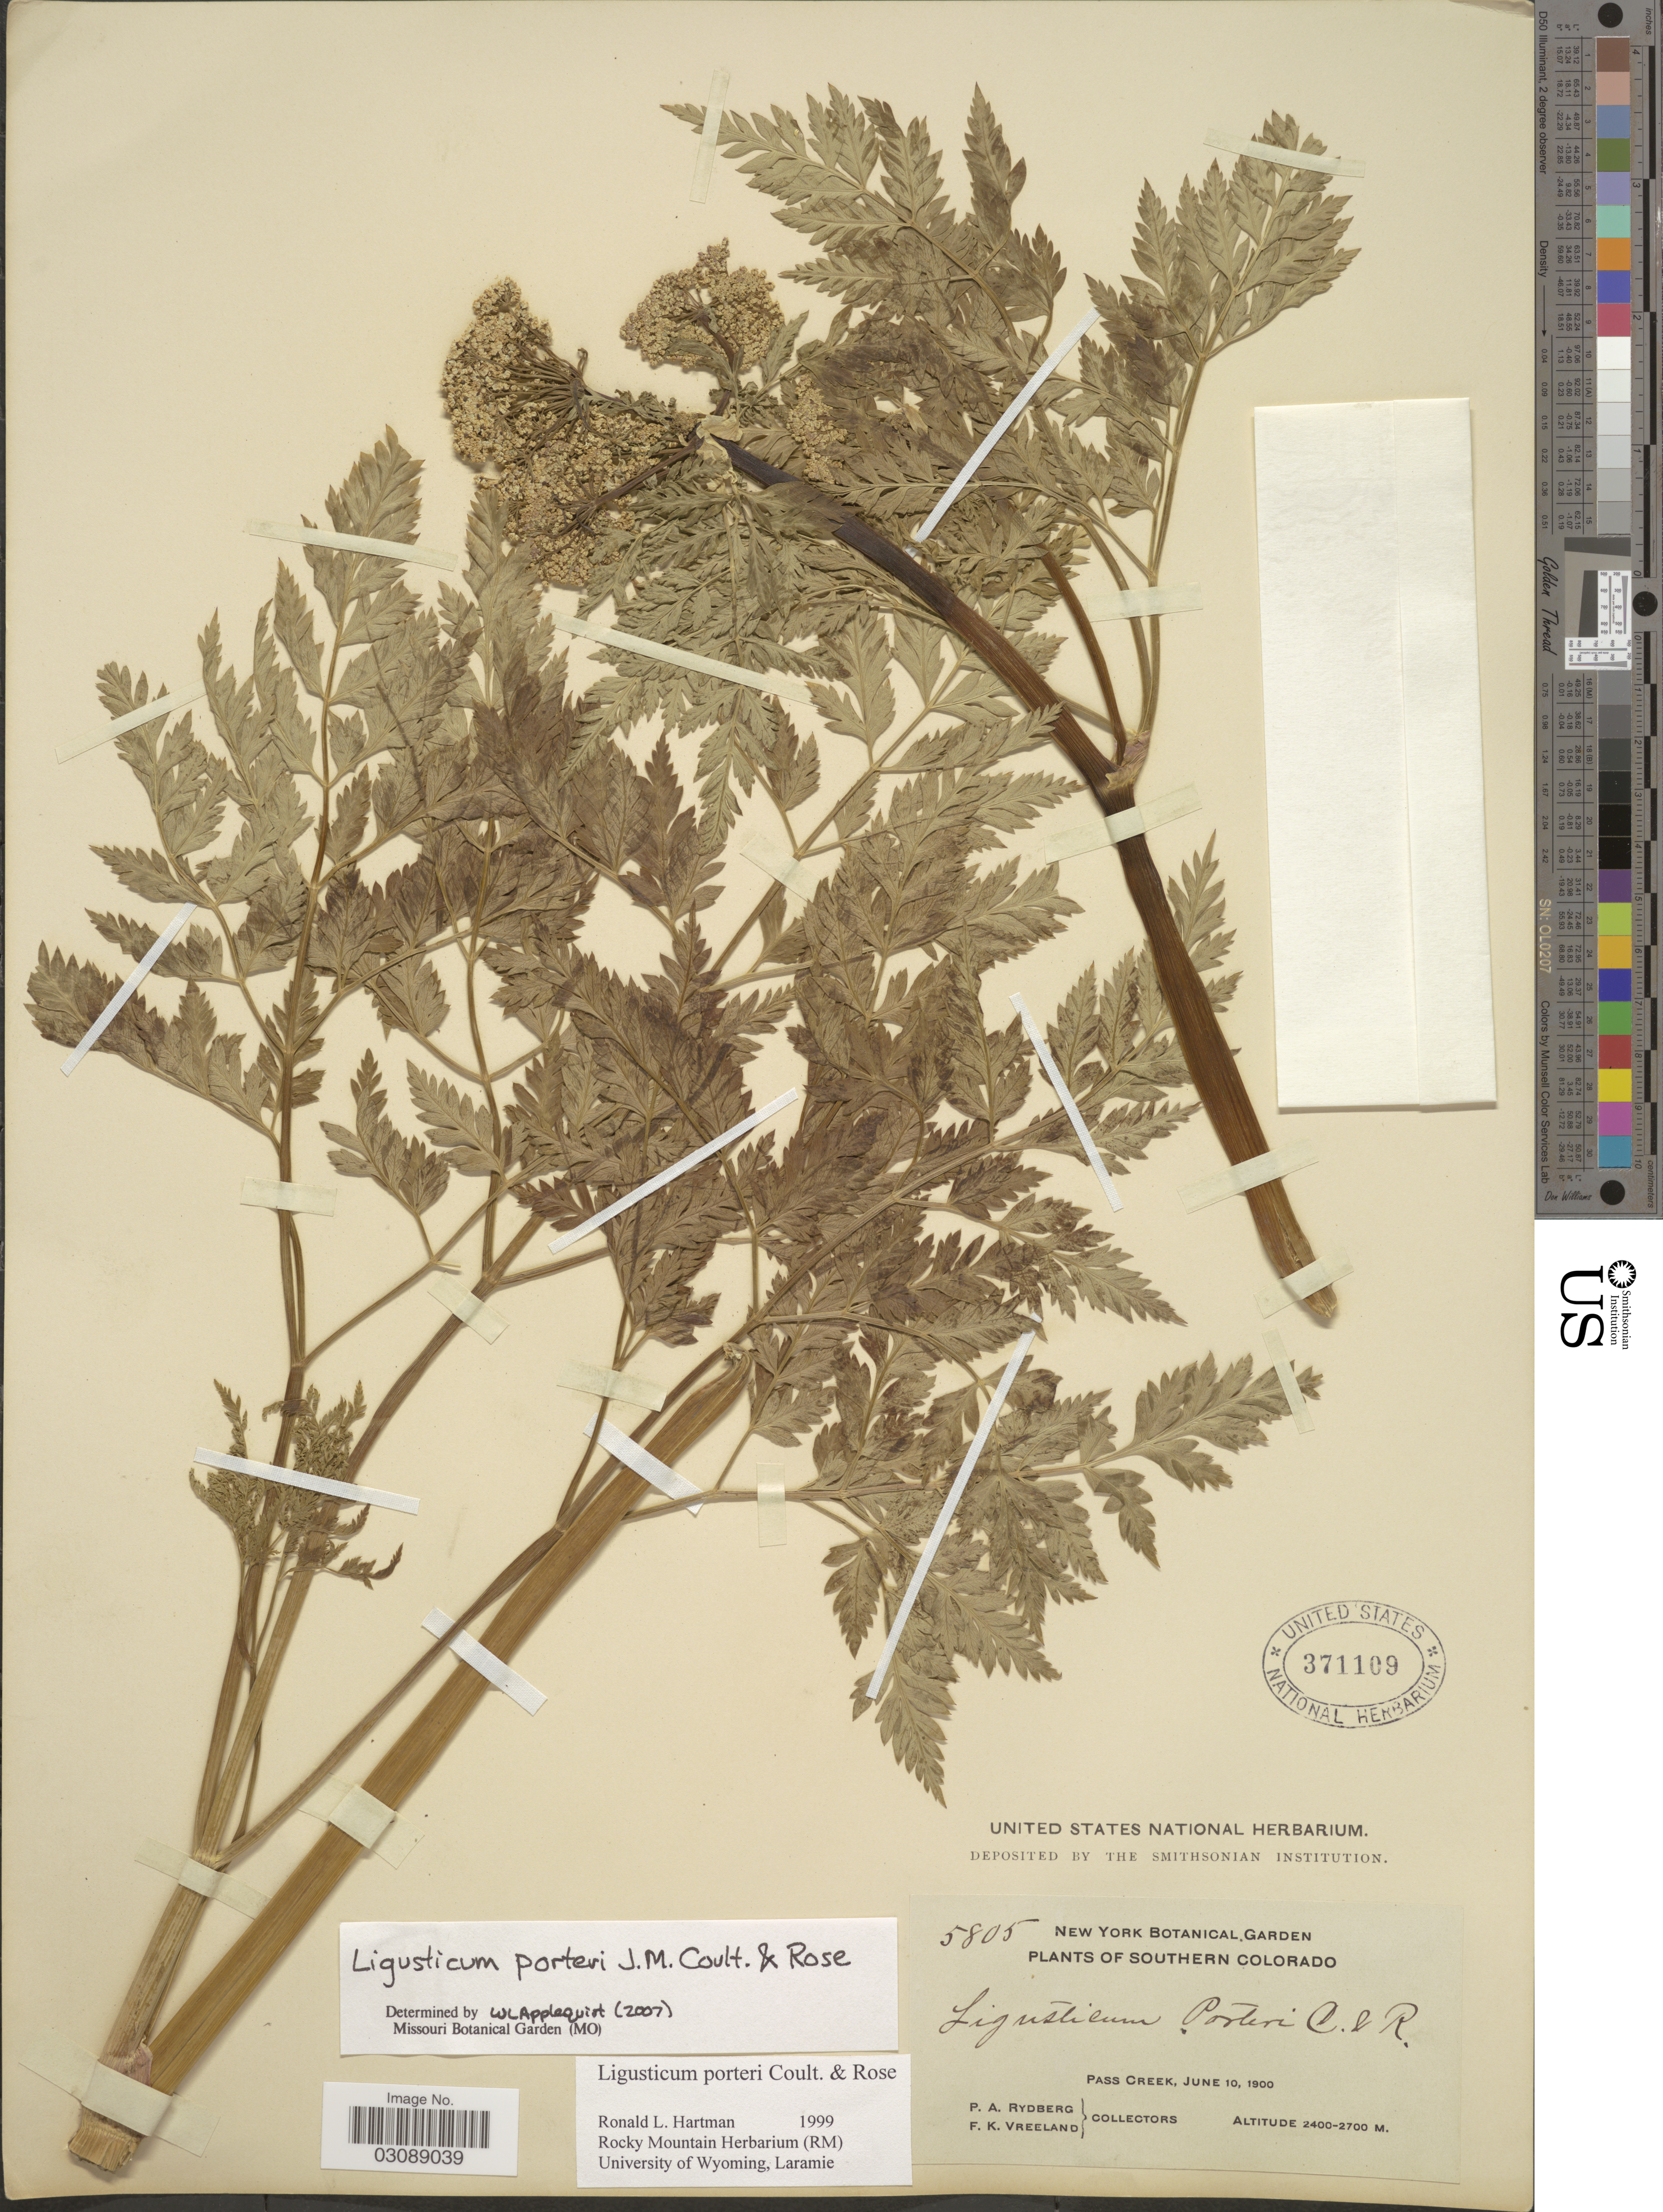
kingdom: Plantae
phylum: Tracheophyta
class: Magnoliopsida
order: Apiales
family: Apiaceae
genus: Ligusticum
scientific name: Ligusticum porteri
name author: J.M. Coult. & Rose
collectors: P. A. Rydberg & P. Vreeland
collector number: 5805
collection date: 1900-06-10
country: United States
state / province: Colorado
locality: Southern Colorado. Pass Creek.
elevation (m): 2400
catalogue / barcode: US 371109